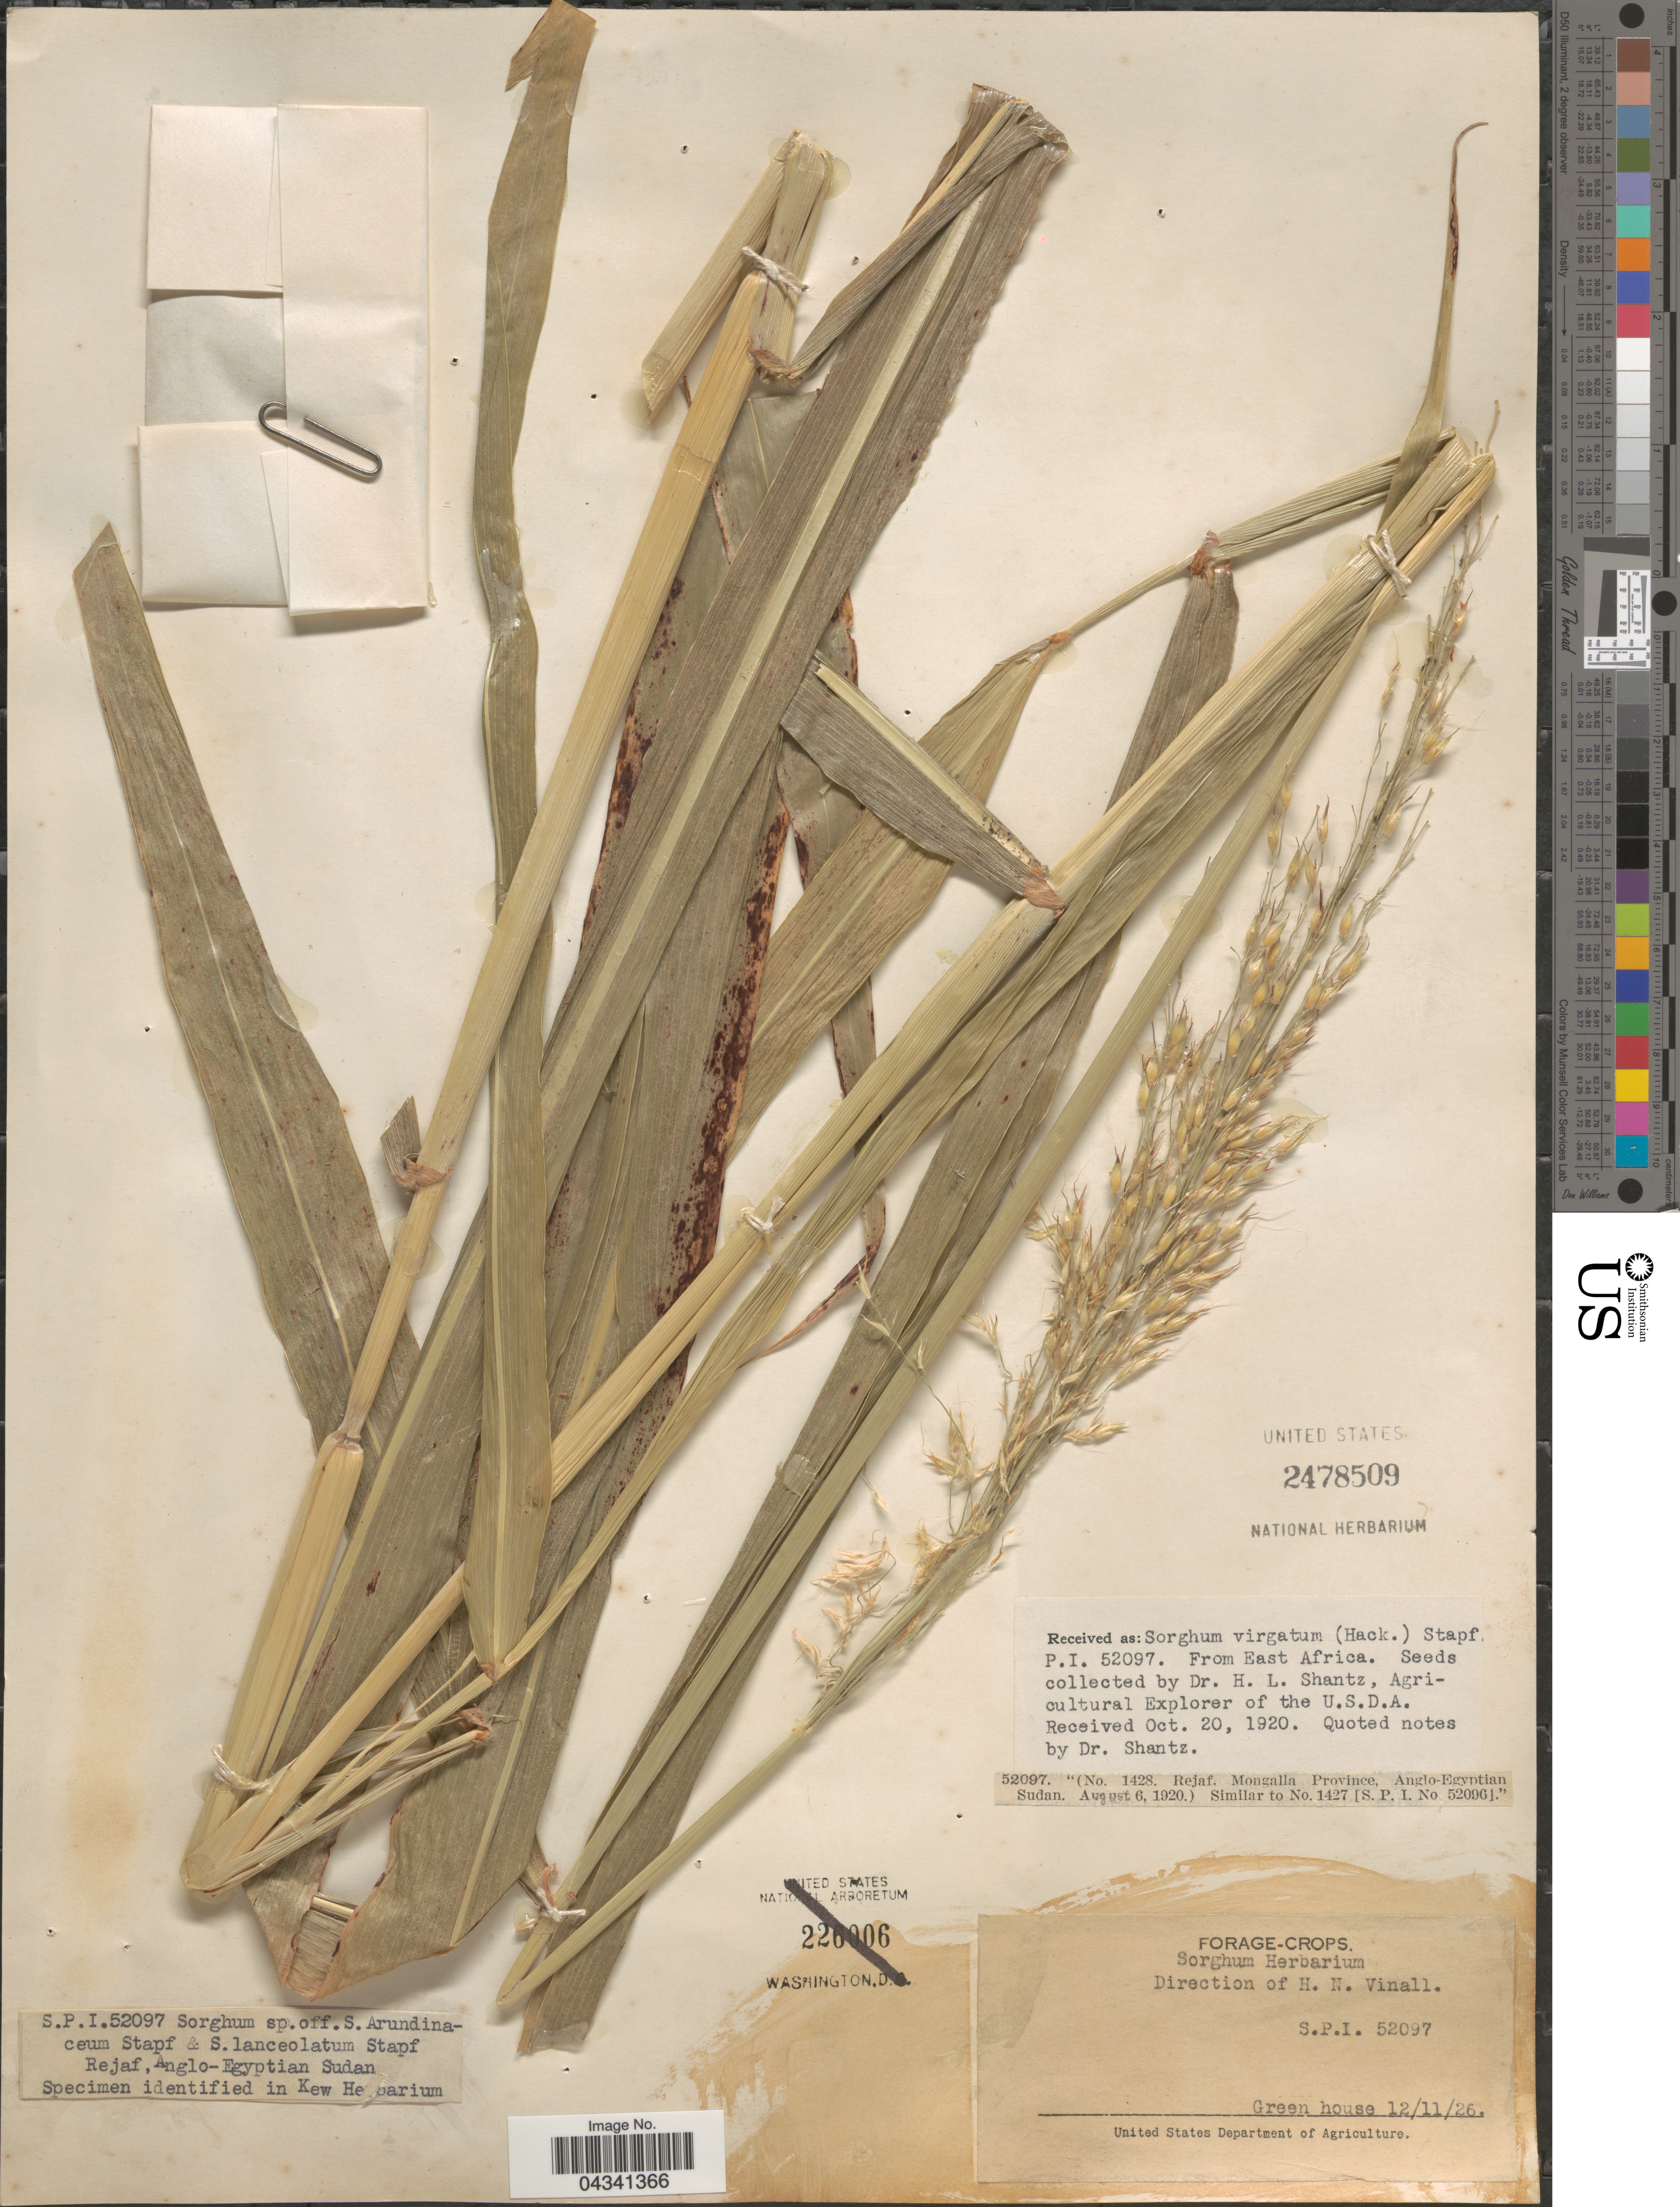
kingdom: Plantae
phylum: Tracheophyta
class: Liliopsida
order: Poales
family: Poaceae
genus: Sorghum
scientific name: Sorghum arundinaceum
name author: (Desv.) Stapf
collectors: H. Vinall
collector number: S.P.I. 52097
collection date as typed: Transcribed d/m/y: 11/12/26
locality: Green house.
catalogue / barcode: US 2478509